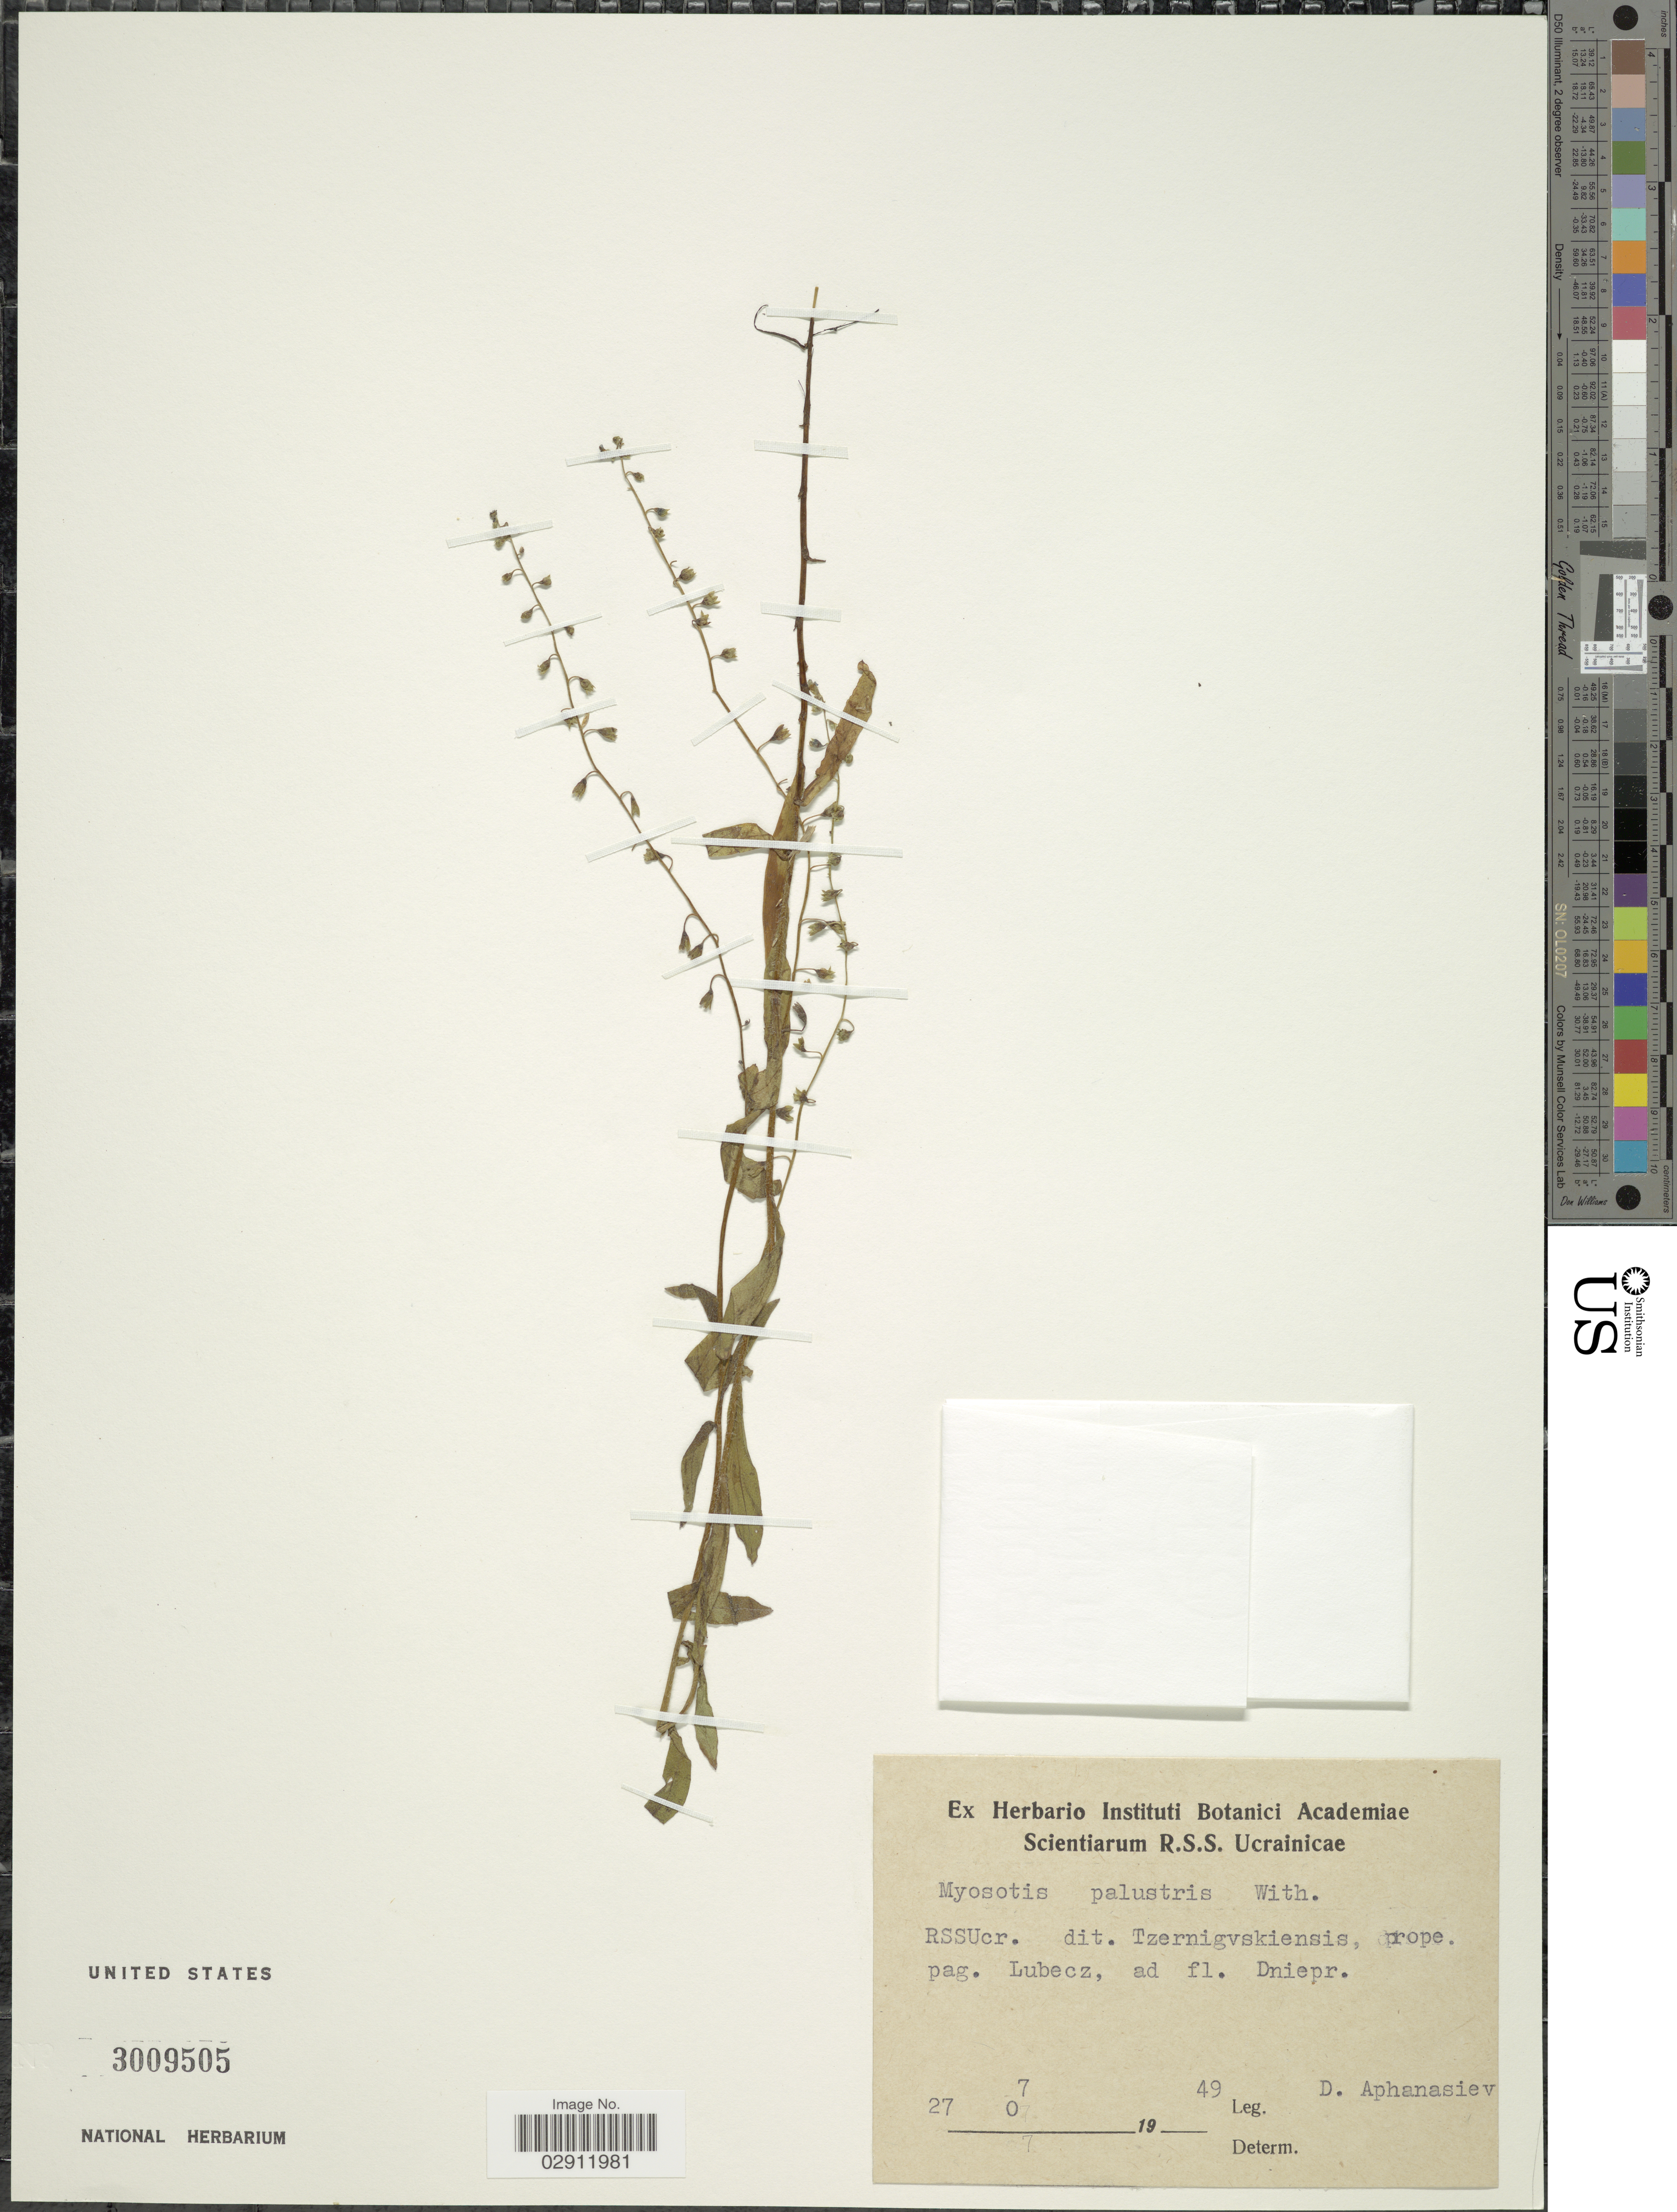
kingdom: Plantae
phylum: Tracheophyta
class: Magnoliopsida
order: Boraginales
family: Boraginaceae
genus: Myosotis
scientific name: Myosotis palustris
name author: L.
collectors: D. Aphanasiev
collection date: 1949-07-27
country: Ukraine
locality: RSSUcr. dit. Tzernigvskiensis, prope pag. Lubecz.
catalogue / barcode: US 3009505